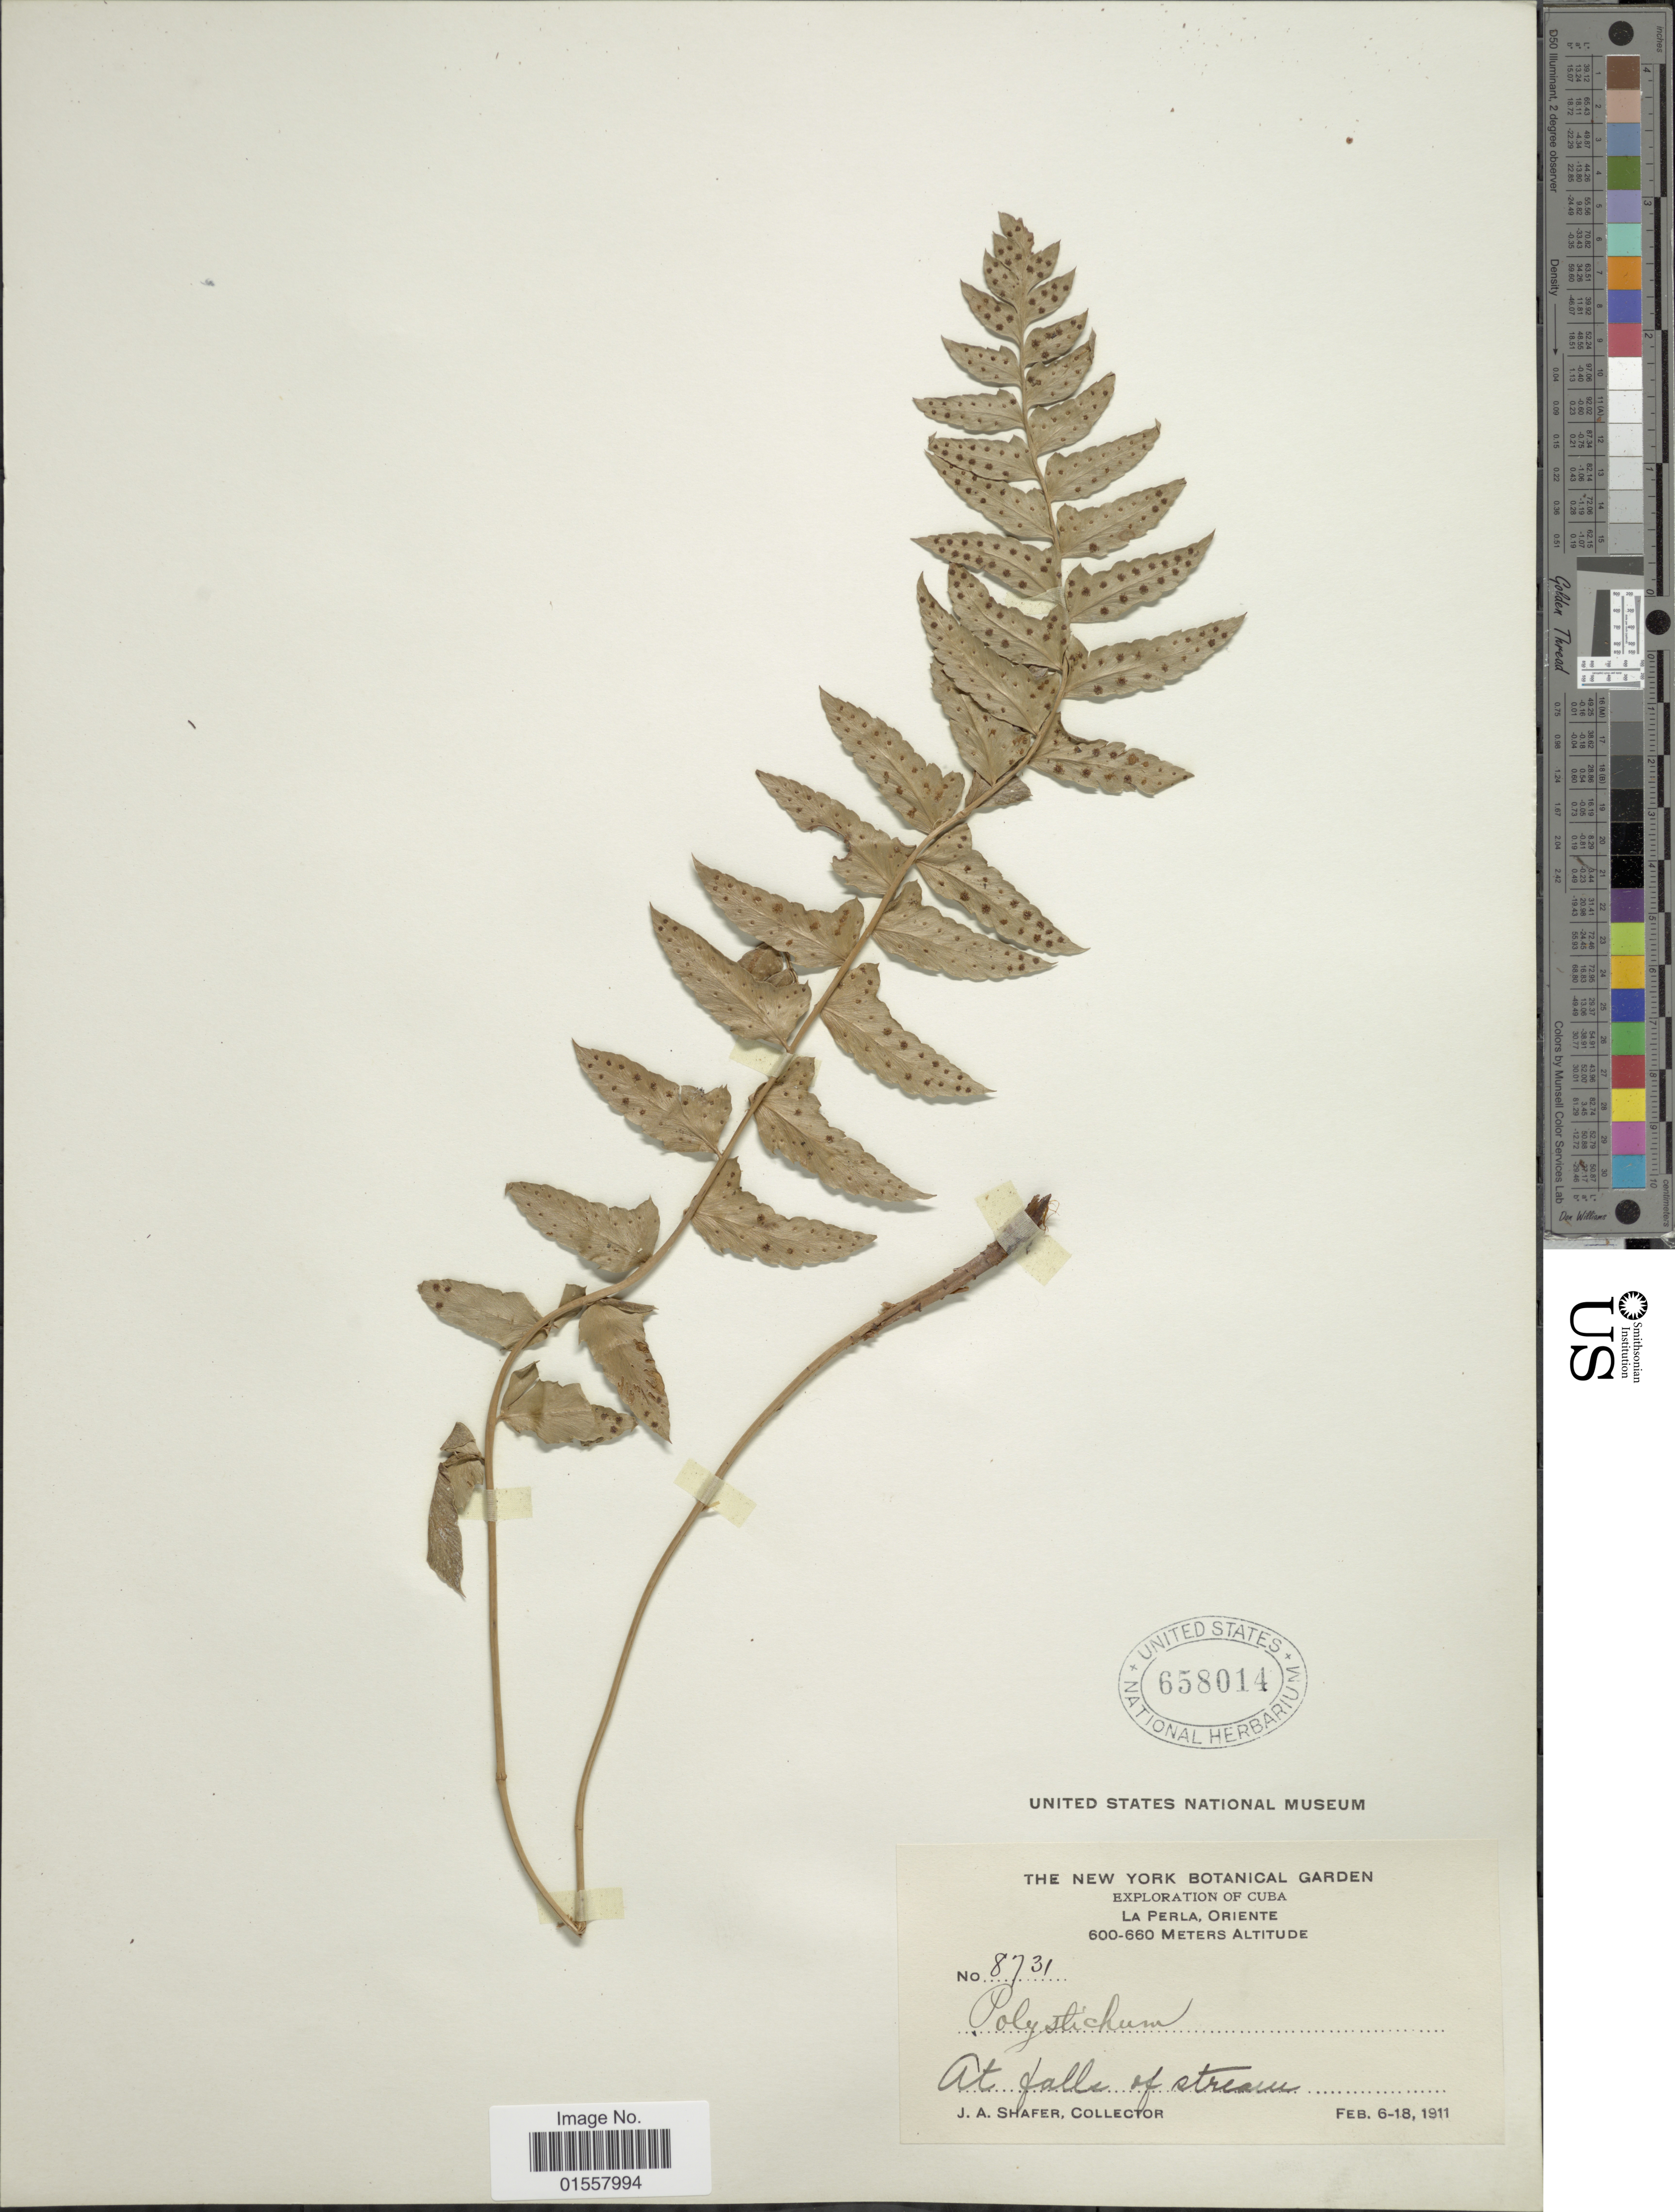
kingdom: Plantae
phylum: Tracheophyta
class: Polypodiopsida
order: Polypodiales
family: Dryopteridaceae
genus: Polystichum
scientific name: Polystichum echinatum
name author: (J.F. Gmel.) C. Chr.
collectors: J. A. Shafer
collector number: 8731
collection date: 1911-02-06/1911-02-18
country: Cuba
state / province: Oriente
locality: La Perla, Oriente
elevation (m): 600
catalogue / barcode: US 658014